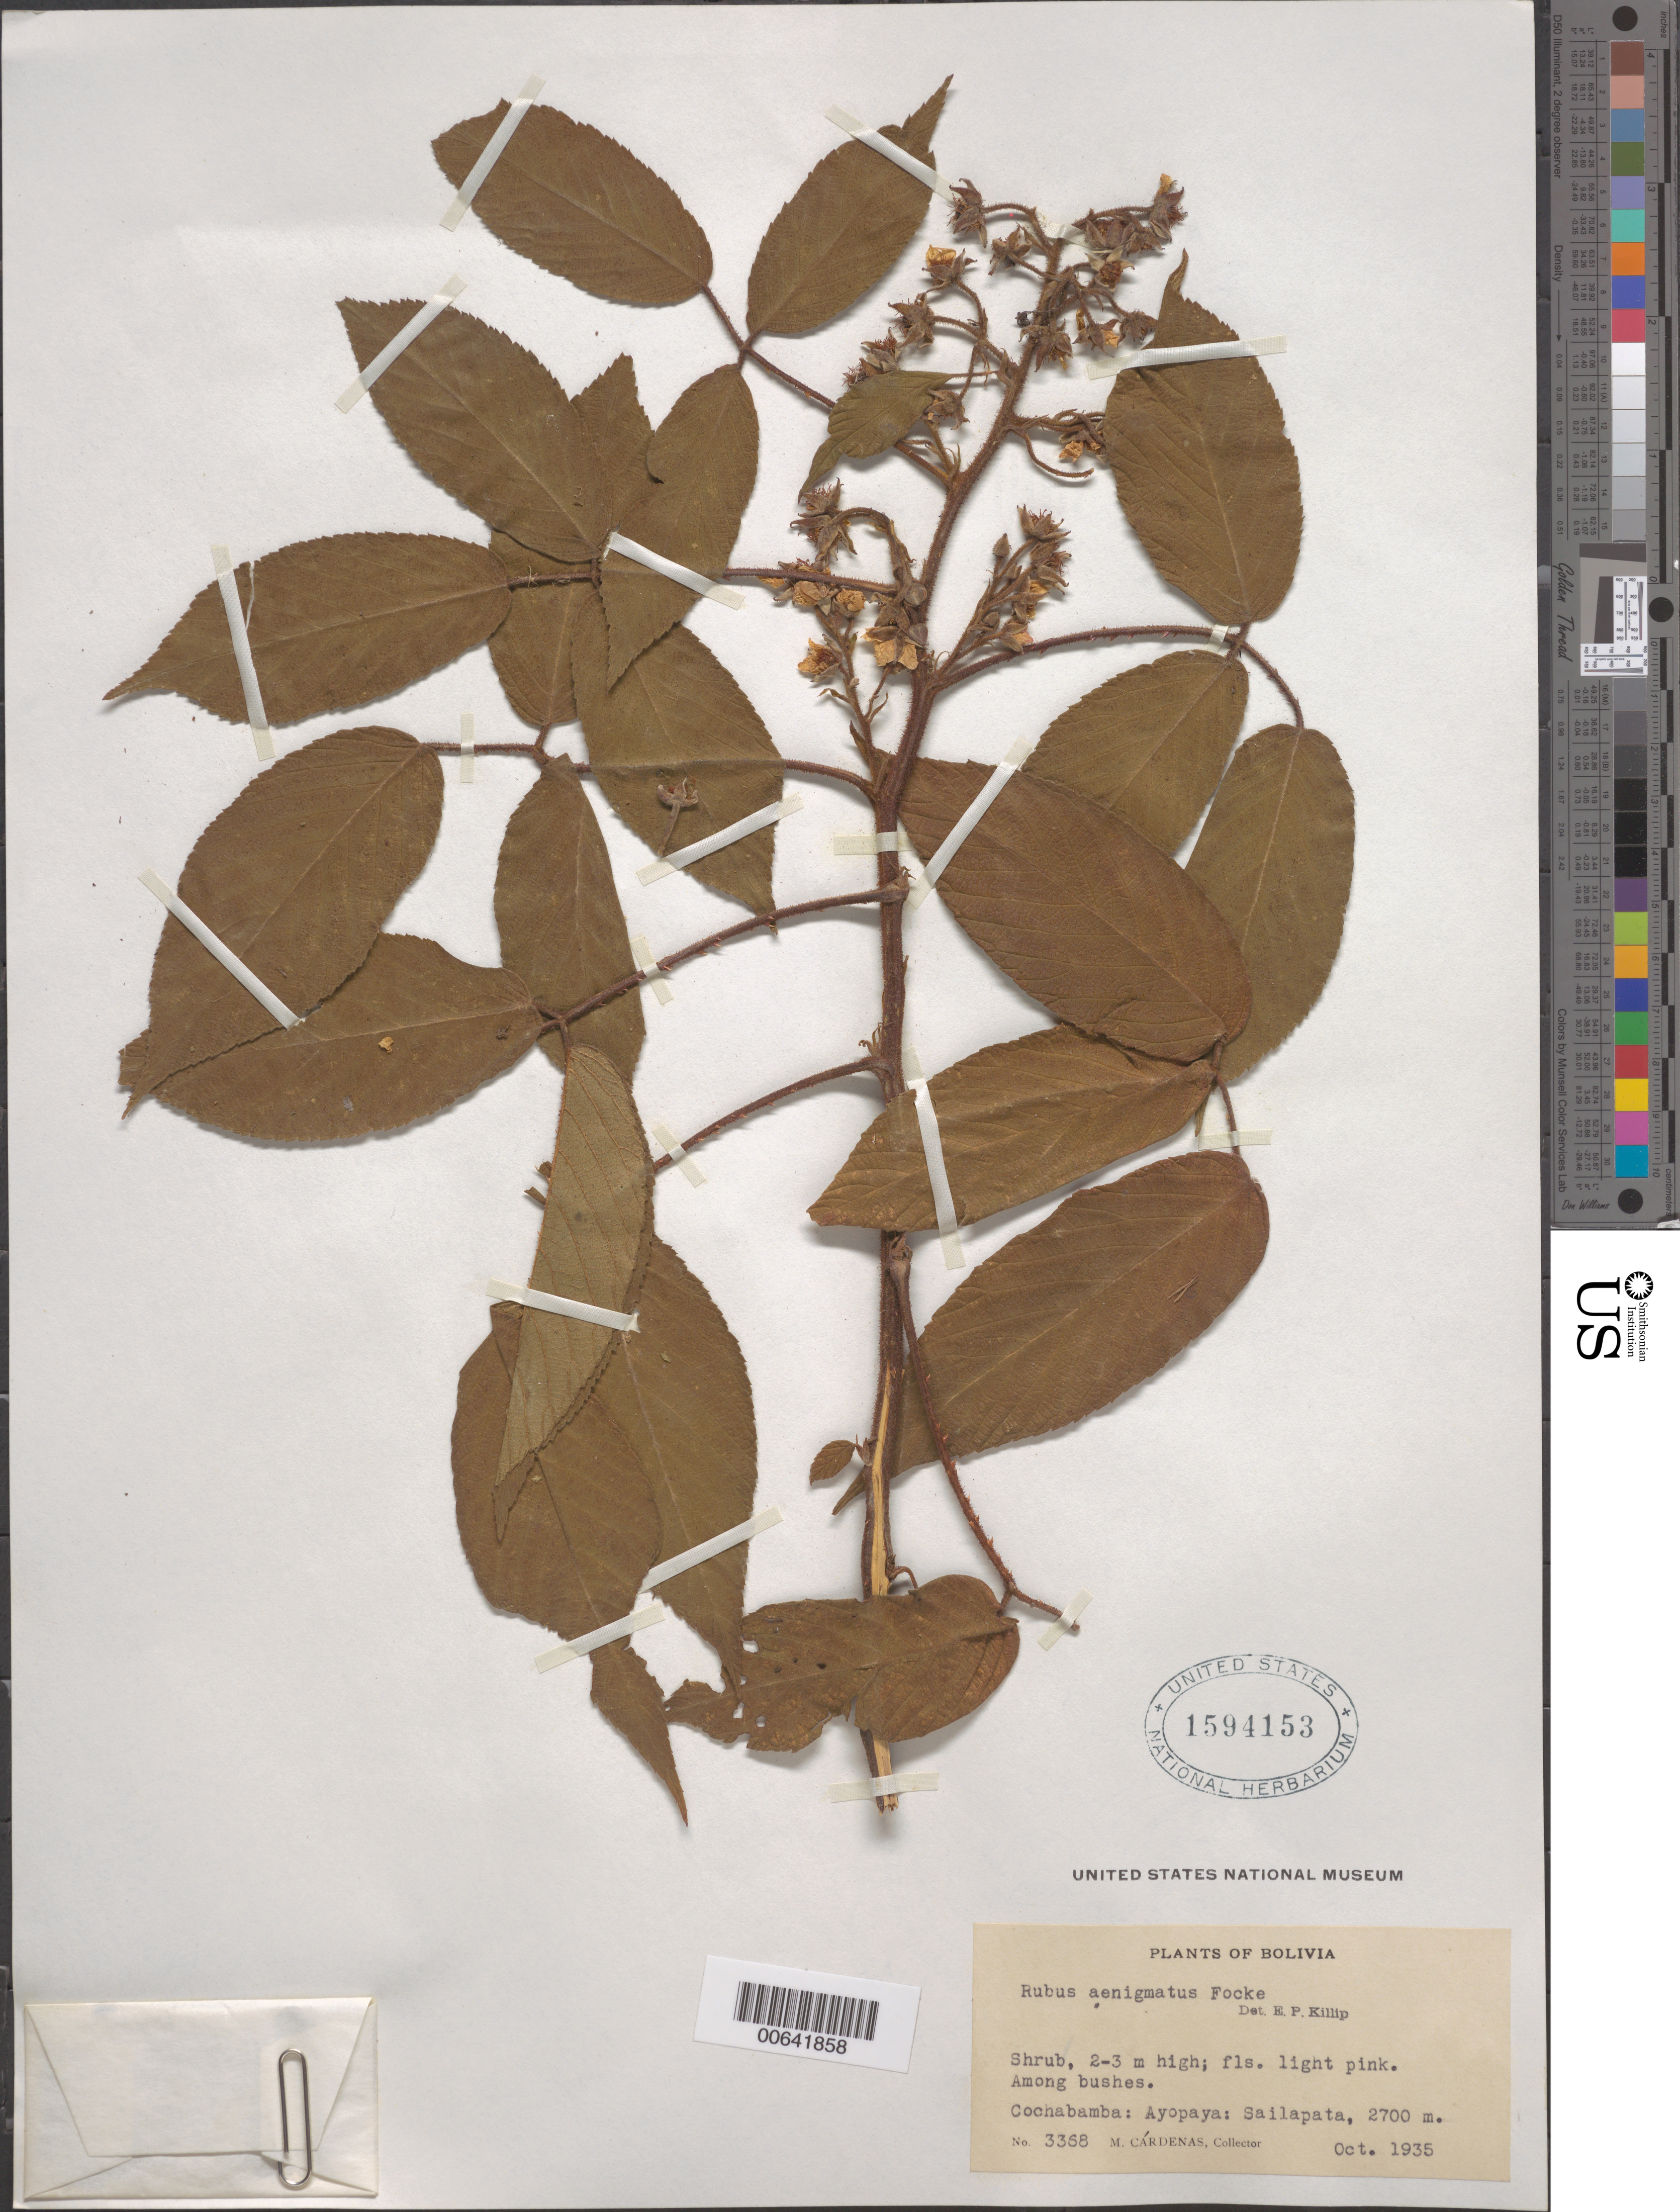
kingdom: Plantae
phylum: Tracheophyta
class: Magnoliopsida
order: Rosales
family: Rosaceae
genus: Rubus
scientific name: Rubus aenigmaticus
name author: Focke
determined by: Killip, Ellsworth P.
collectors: M. Cárdenas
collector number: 3368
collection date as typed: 01 Oct 1935 or 10 Jan 1935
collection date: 1935-01-10 or 1935-10-01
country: Bolivia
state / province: Cochabamba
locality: Ayopaya, Sailapata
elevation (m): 2700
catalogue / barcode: US 1594153